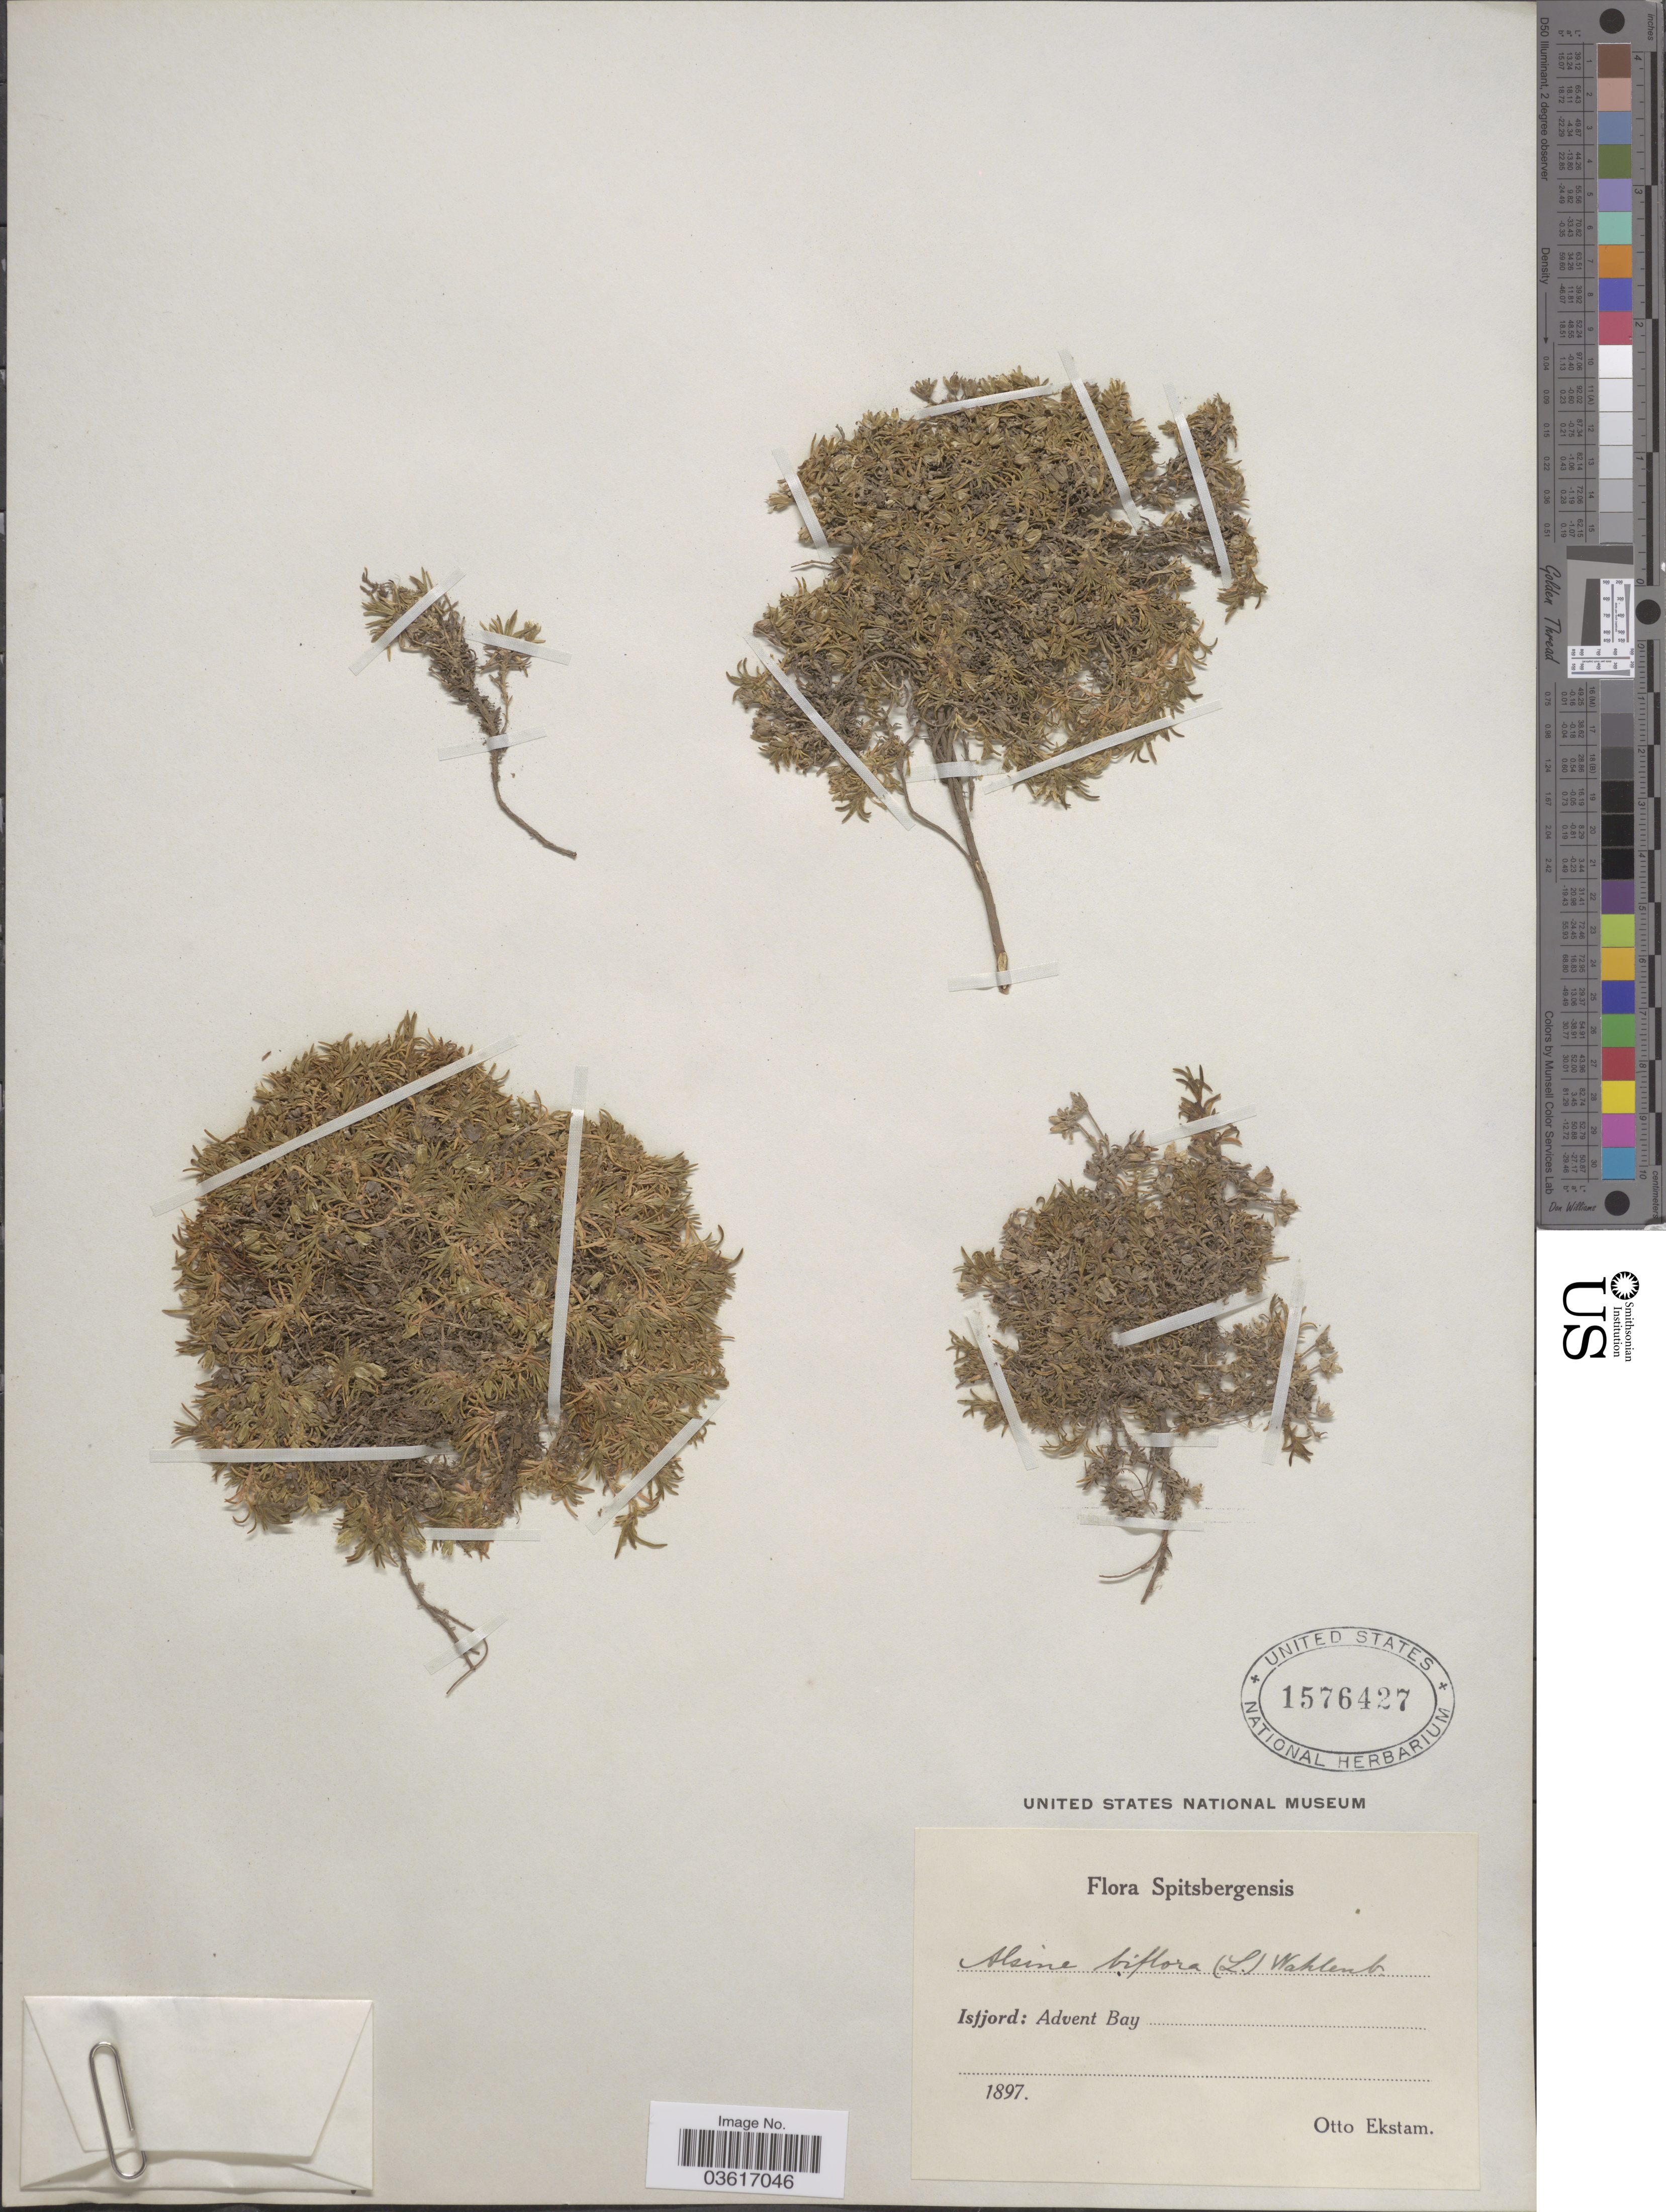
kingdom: Plantae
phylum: Tracheophyta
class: Magnoliopsida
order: Caryophyllales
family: Caryophyllaceae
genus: Cherleria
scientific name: Cherleria biflora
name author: (L.) A.J. Moore & Dillenb.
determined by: Strong, M. T., (US), Smithsonian Institution - National Museum of Natural History (UNITED STATES)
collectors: O. Ekstam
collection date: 1897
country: Norway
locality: Isfjord: Advent Bay. Spitsbergensis.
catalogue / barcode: US 1576427